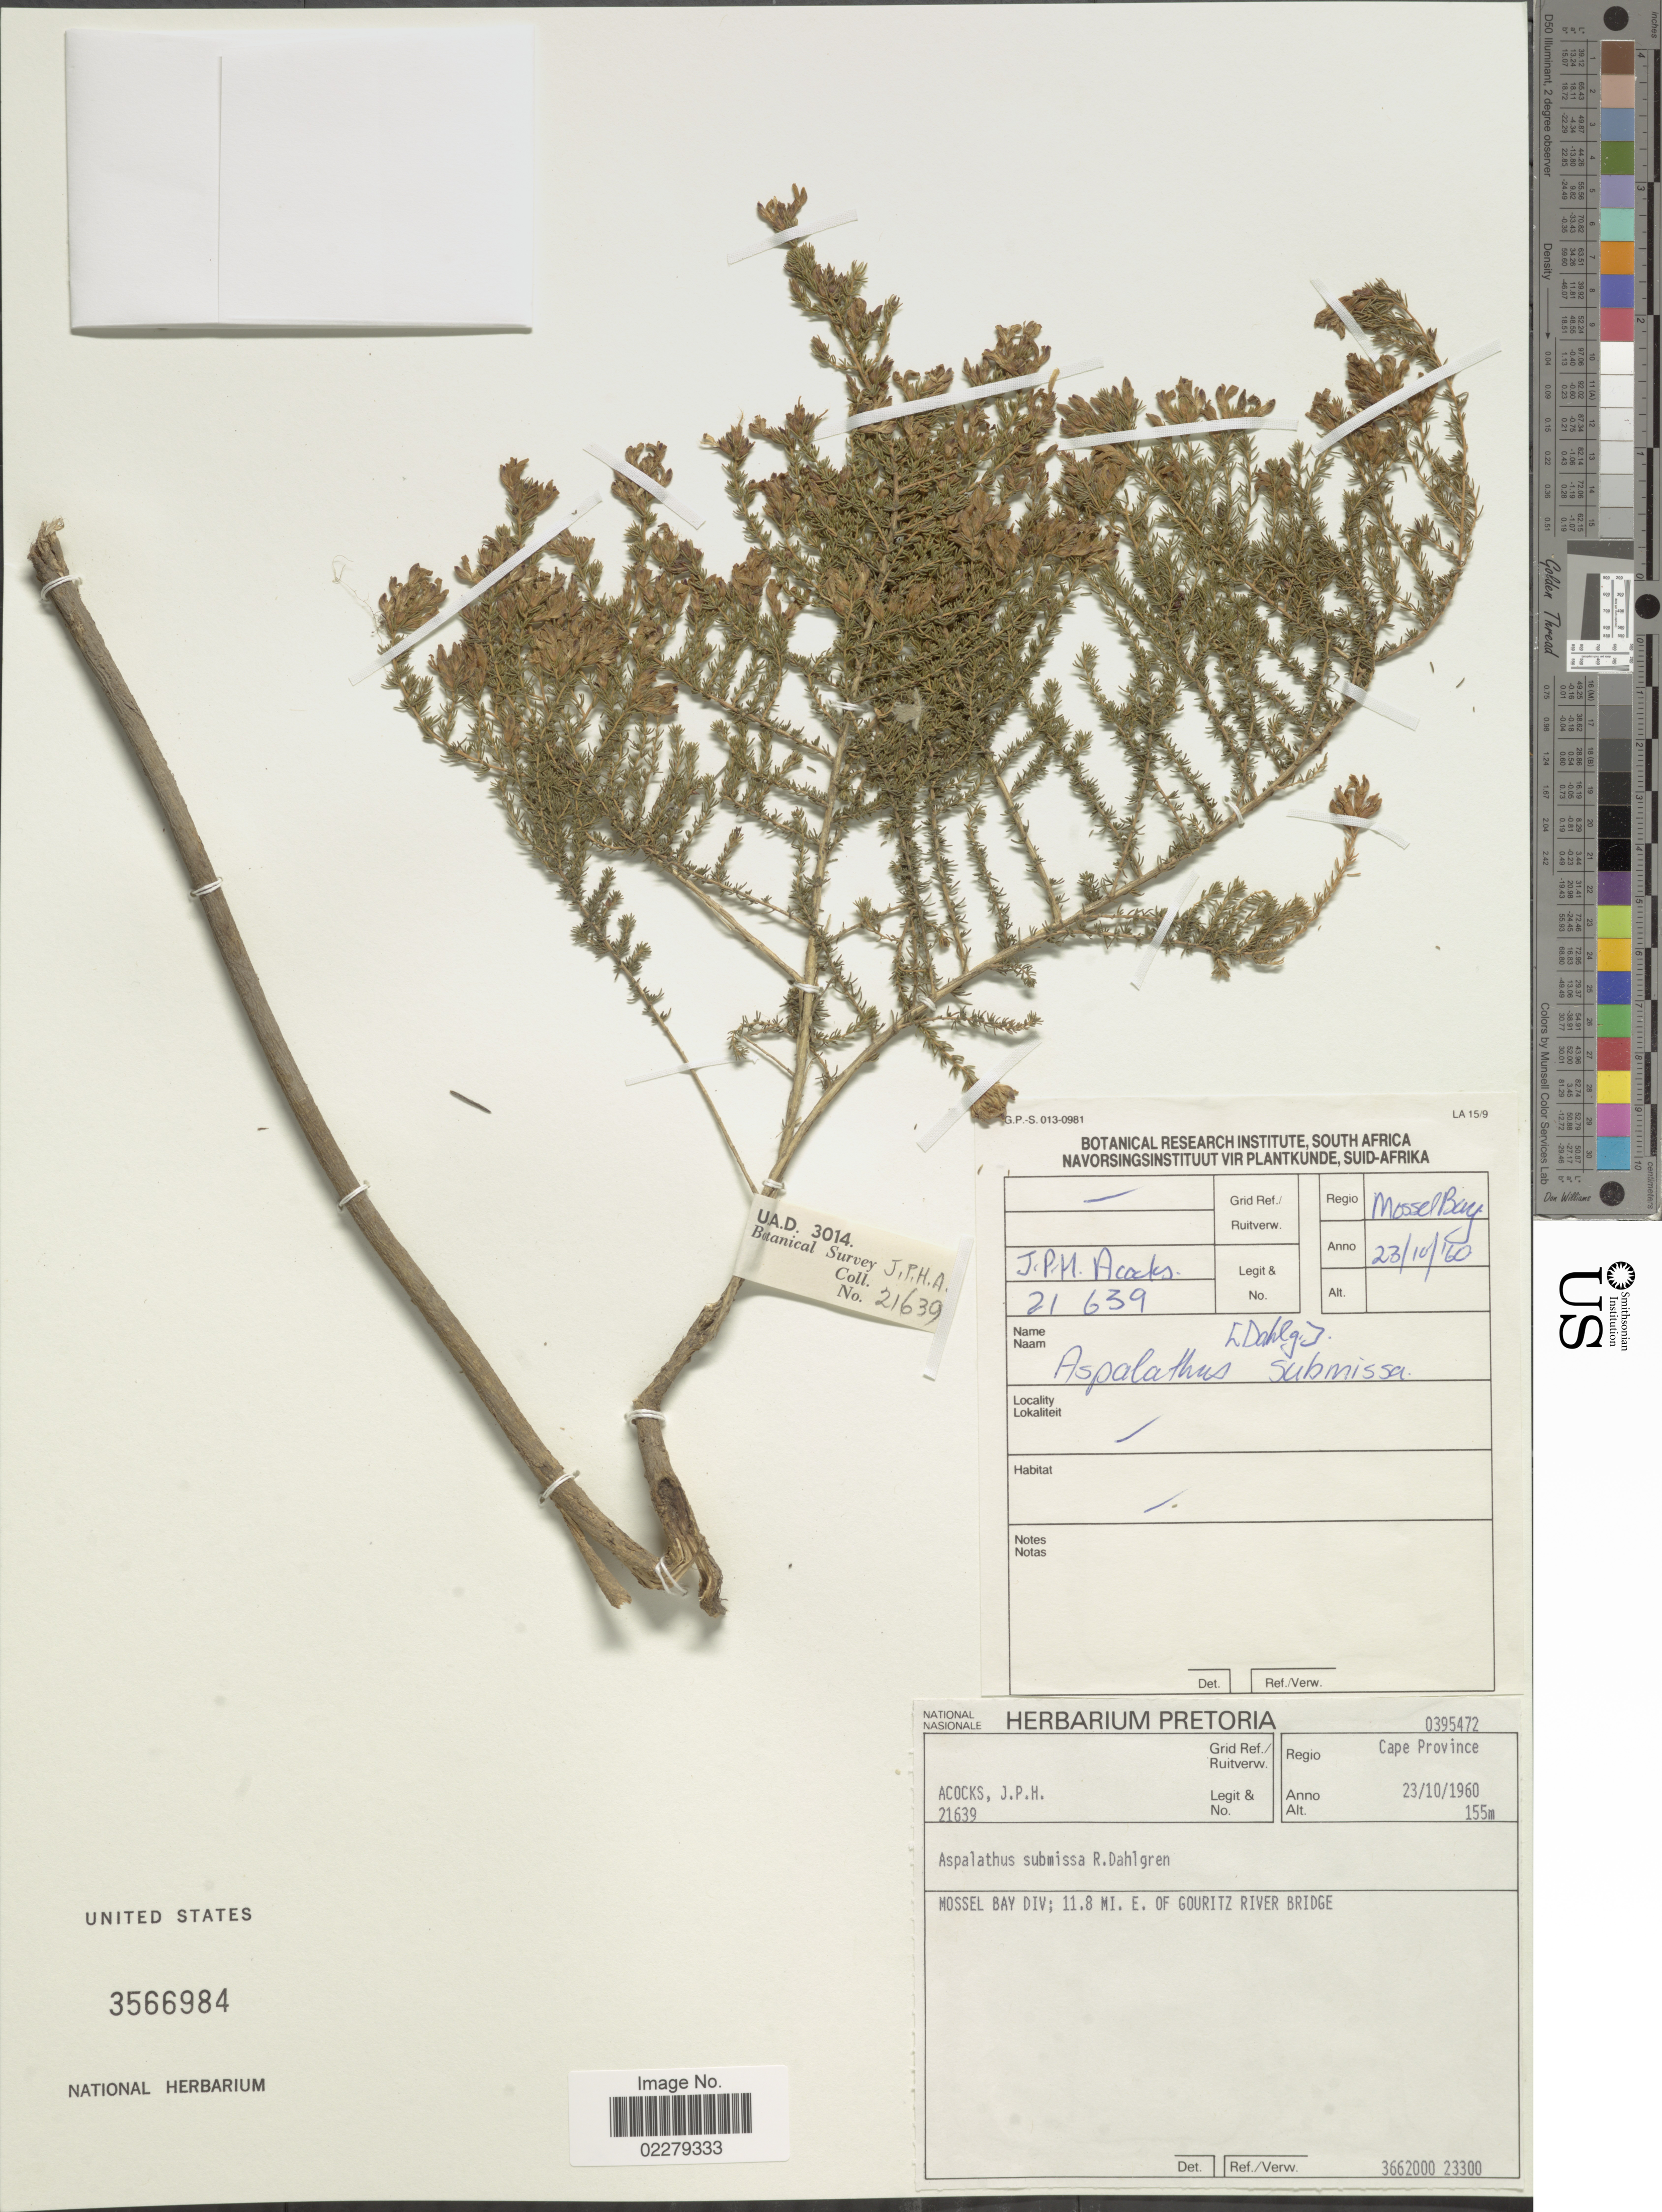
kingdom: Plantae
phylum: Tracheophyta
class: Magnoliopsida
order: Fabales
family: Fabaceae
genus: Aspalathus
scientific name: Aspalathus submissa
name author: R. Dahlgren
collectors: J. P. Acocks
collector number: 21639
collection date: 1960-10-23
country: South Africa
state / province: Western Cape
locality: Mossel Bay Div; 11.8 mi E. of Gouritz river bridge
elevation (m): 155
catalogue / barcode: US 3566984